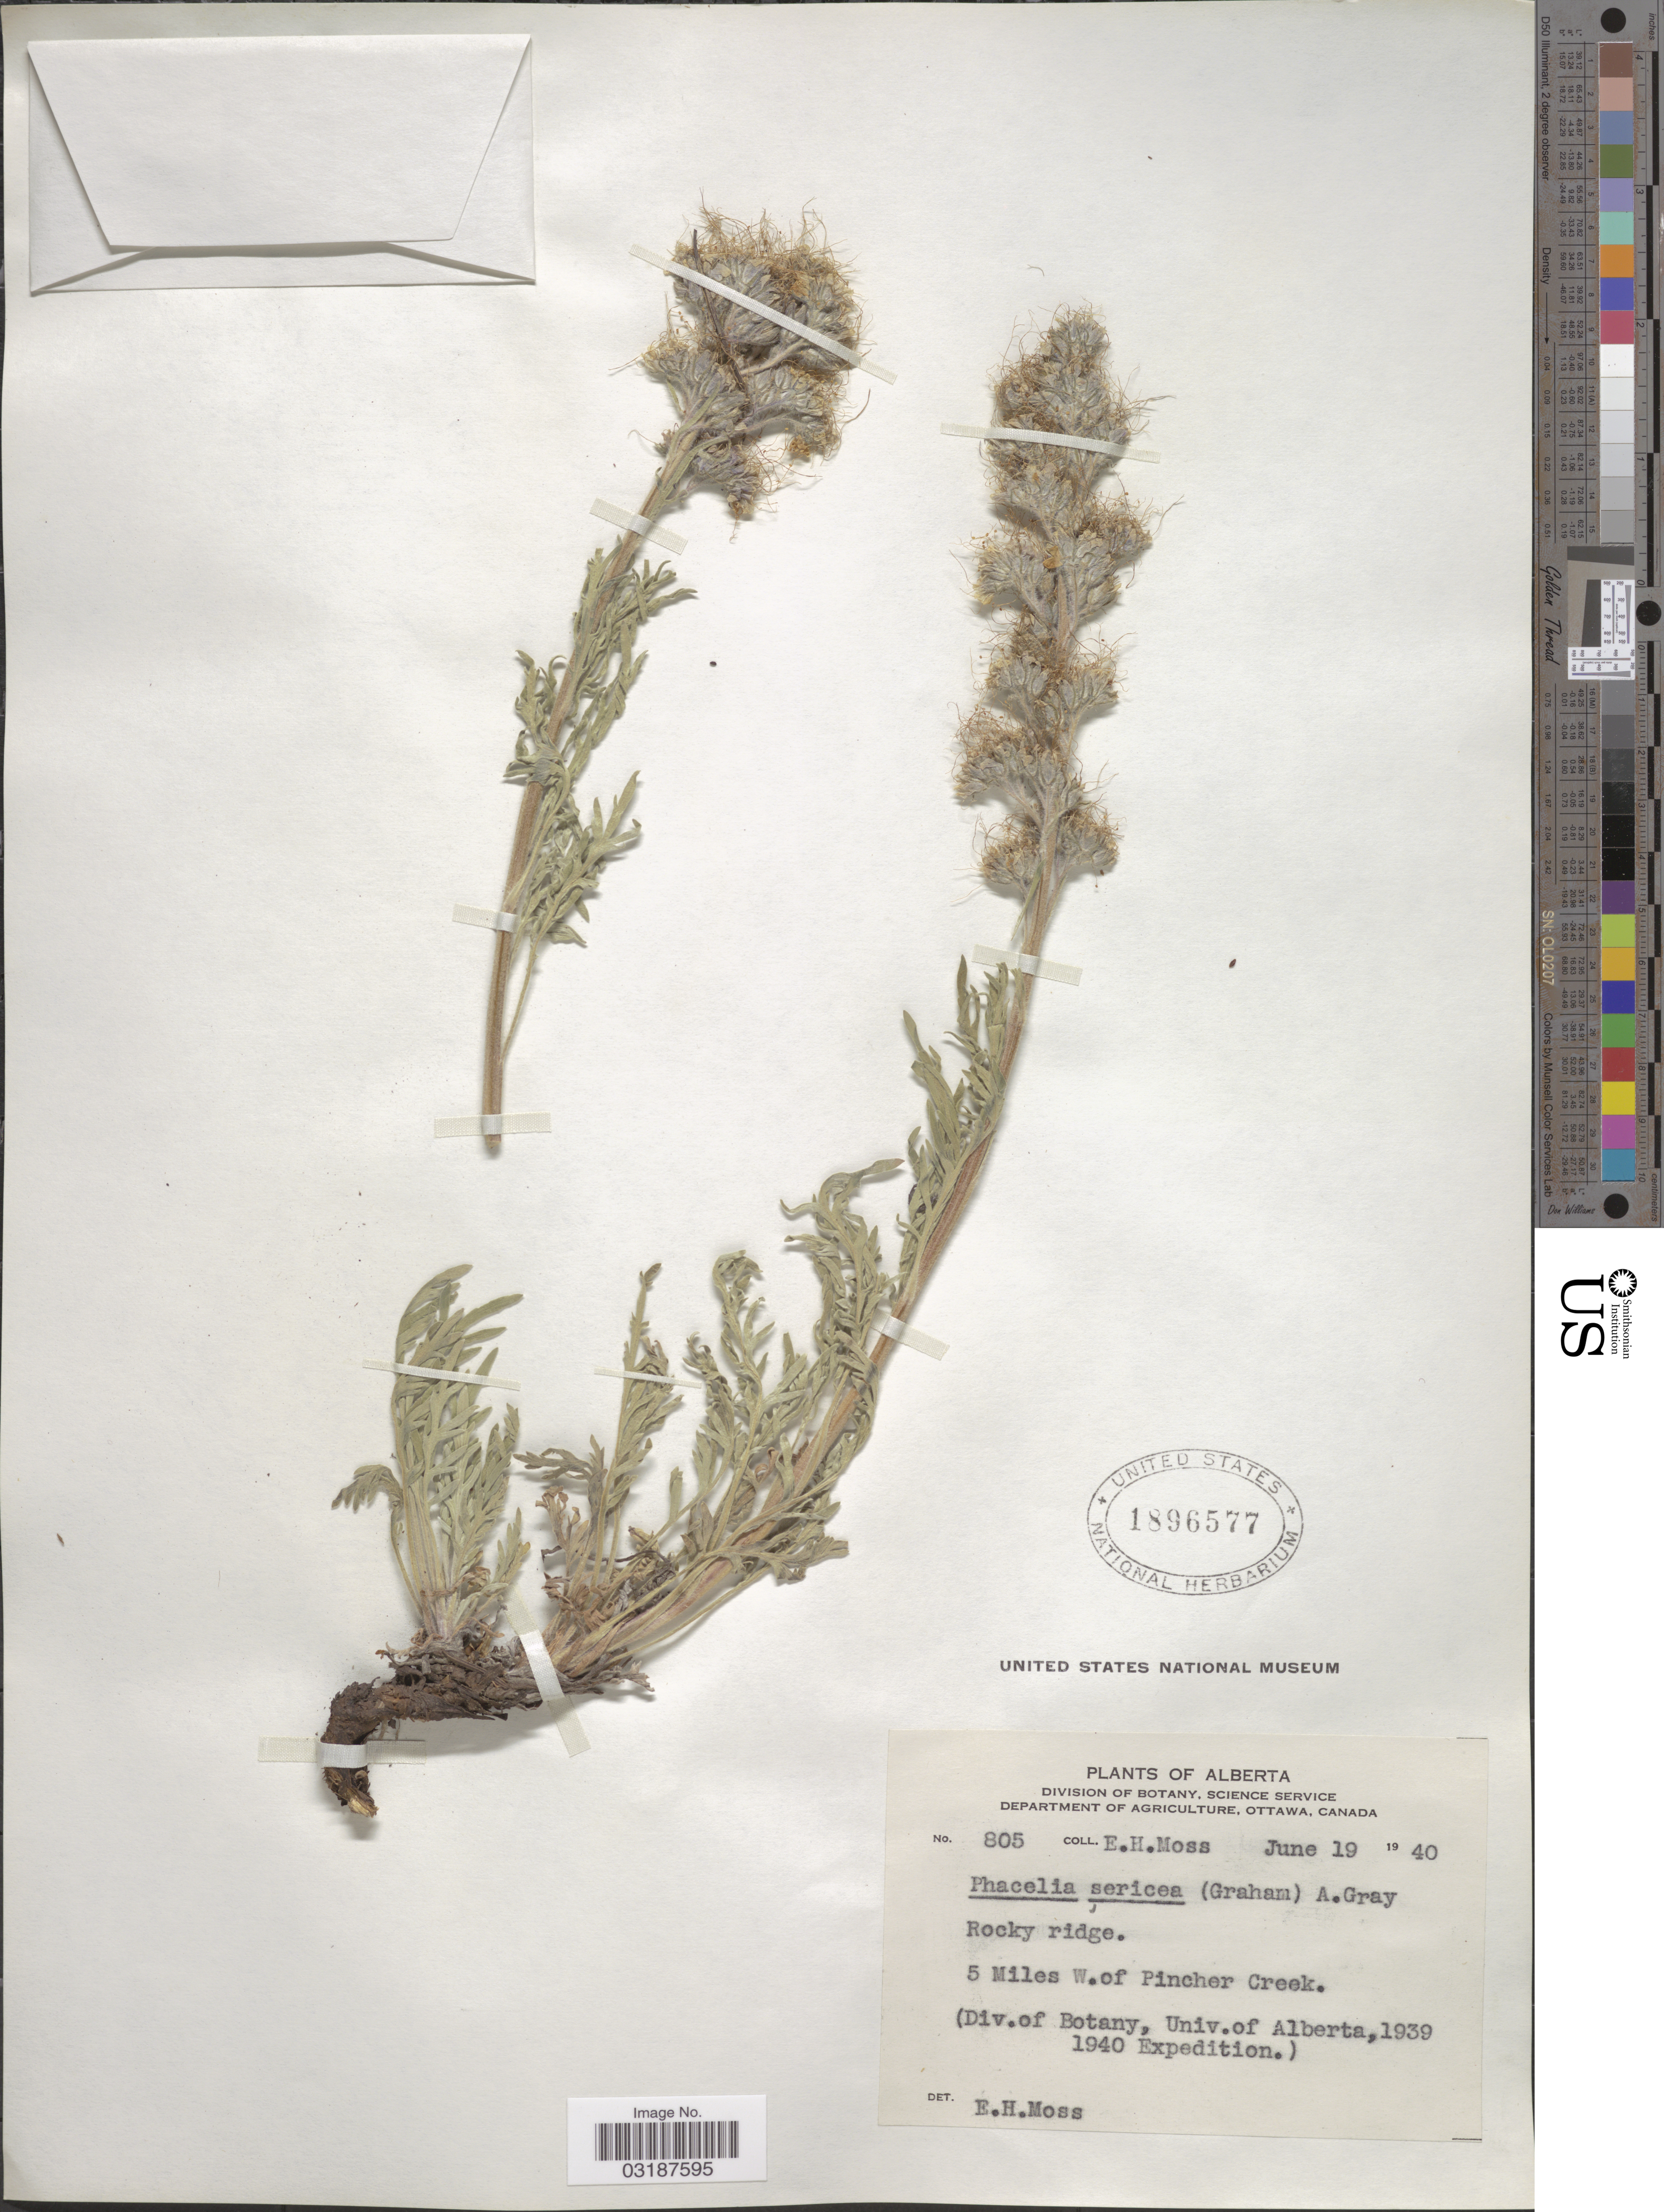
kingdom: Plantae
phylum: Tracheophyta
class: Magnoliopsida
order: Boraginales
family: Hydrophyllaceae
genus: Phacelia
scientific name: Phacelia sericea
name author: (Graham) A. Gray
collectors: E. Moss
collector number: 805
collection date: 1940-06-19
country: Canada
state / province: Alberta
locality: Rocky ridge. 5 miles W.of Pincher Creek.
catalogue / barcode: US 1896577